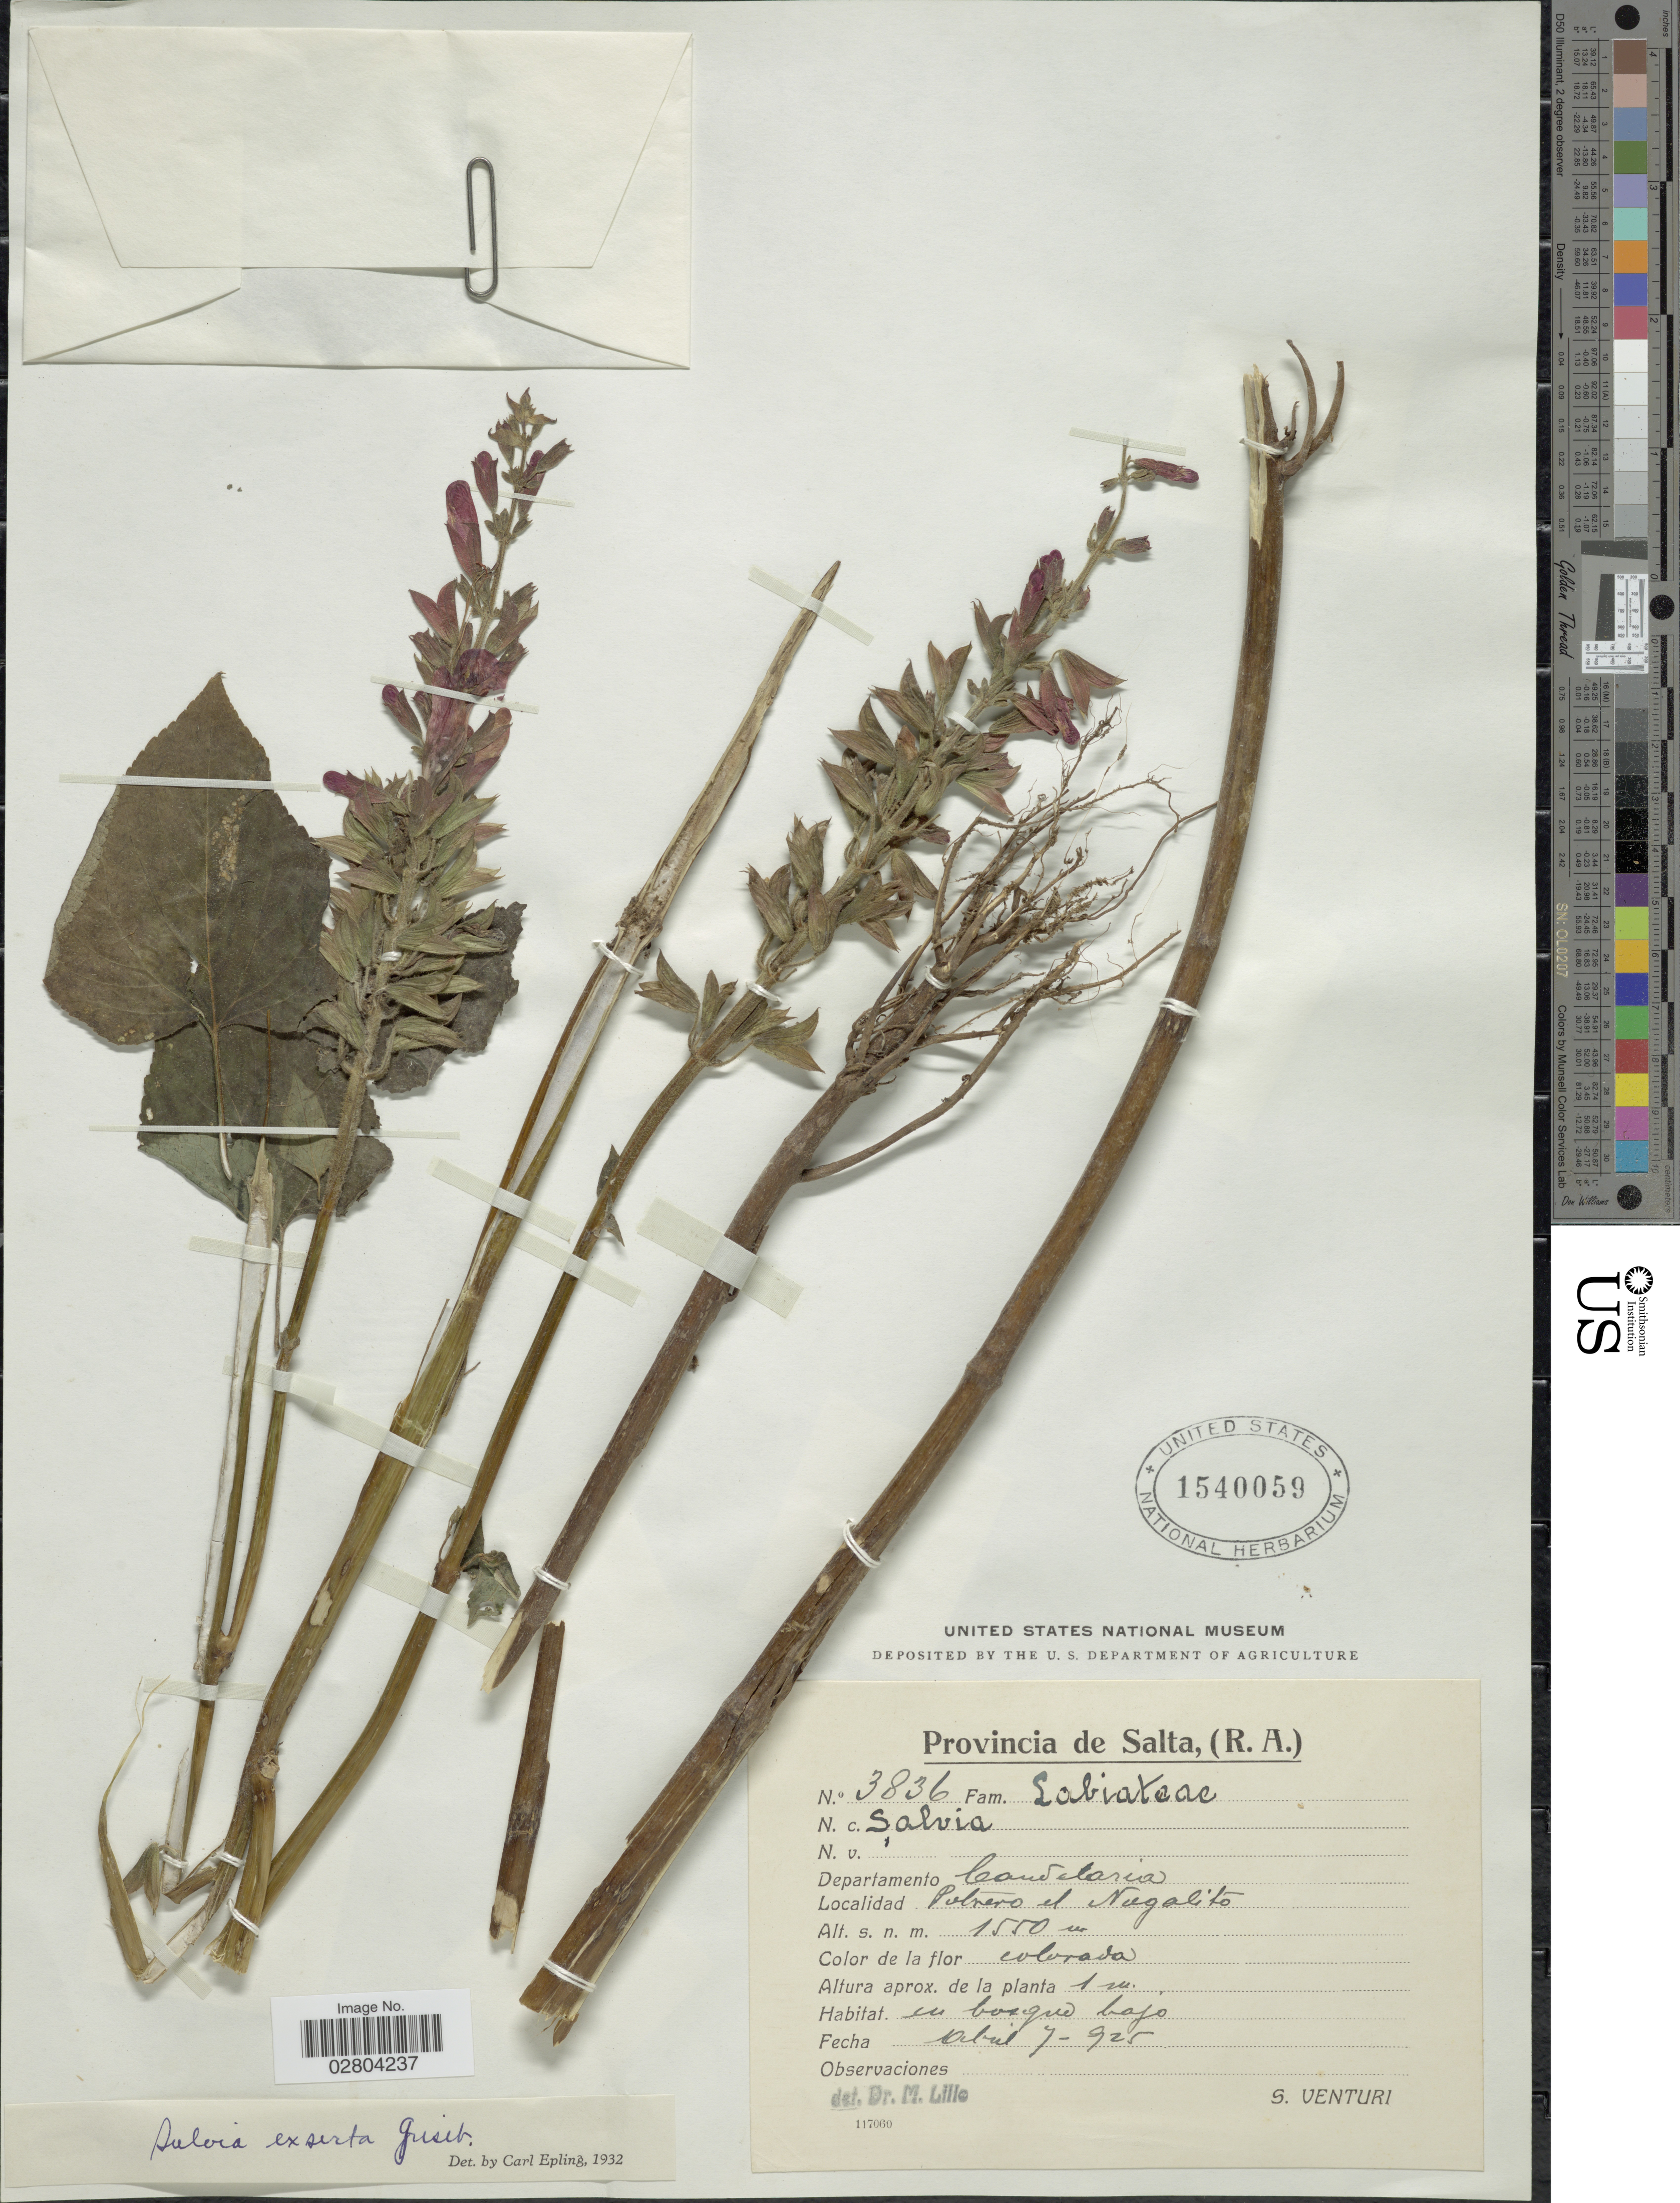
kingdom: Plantae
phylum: Tracheophyta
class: Magnoliopsida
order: Lamiales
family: Lamiaceae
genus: Salvia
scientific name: Salvia exserta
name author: Griseb.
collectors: S. Venturi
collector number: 3836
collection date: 1925-04-07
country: Argentina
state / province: Salta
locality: Departamento Candelaria. Potrero el Nagalito.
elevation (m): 1550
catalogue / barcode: US 1540059